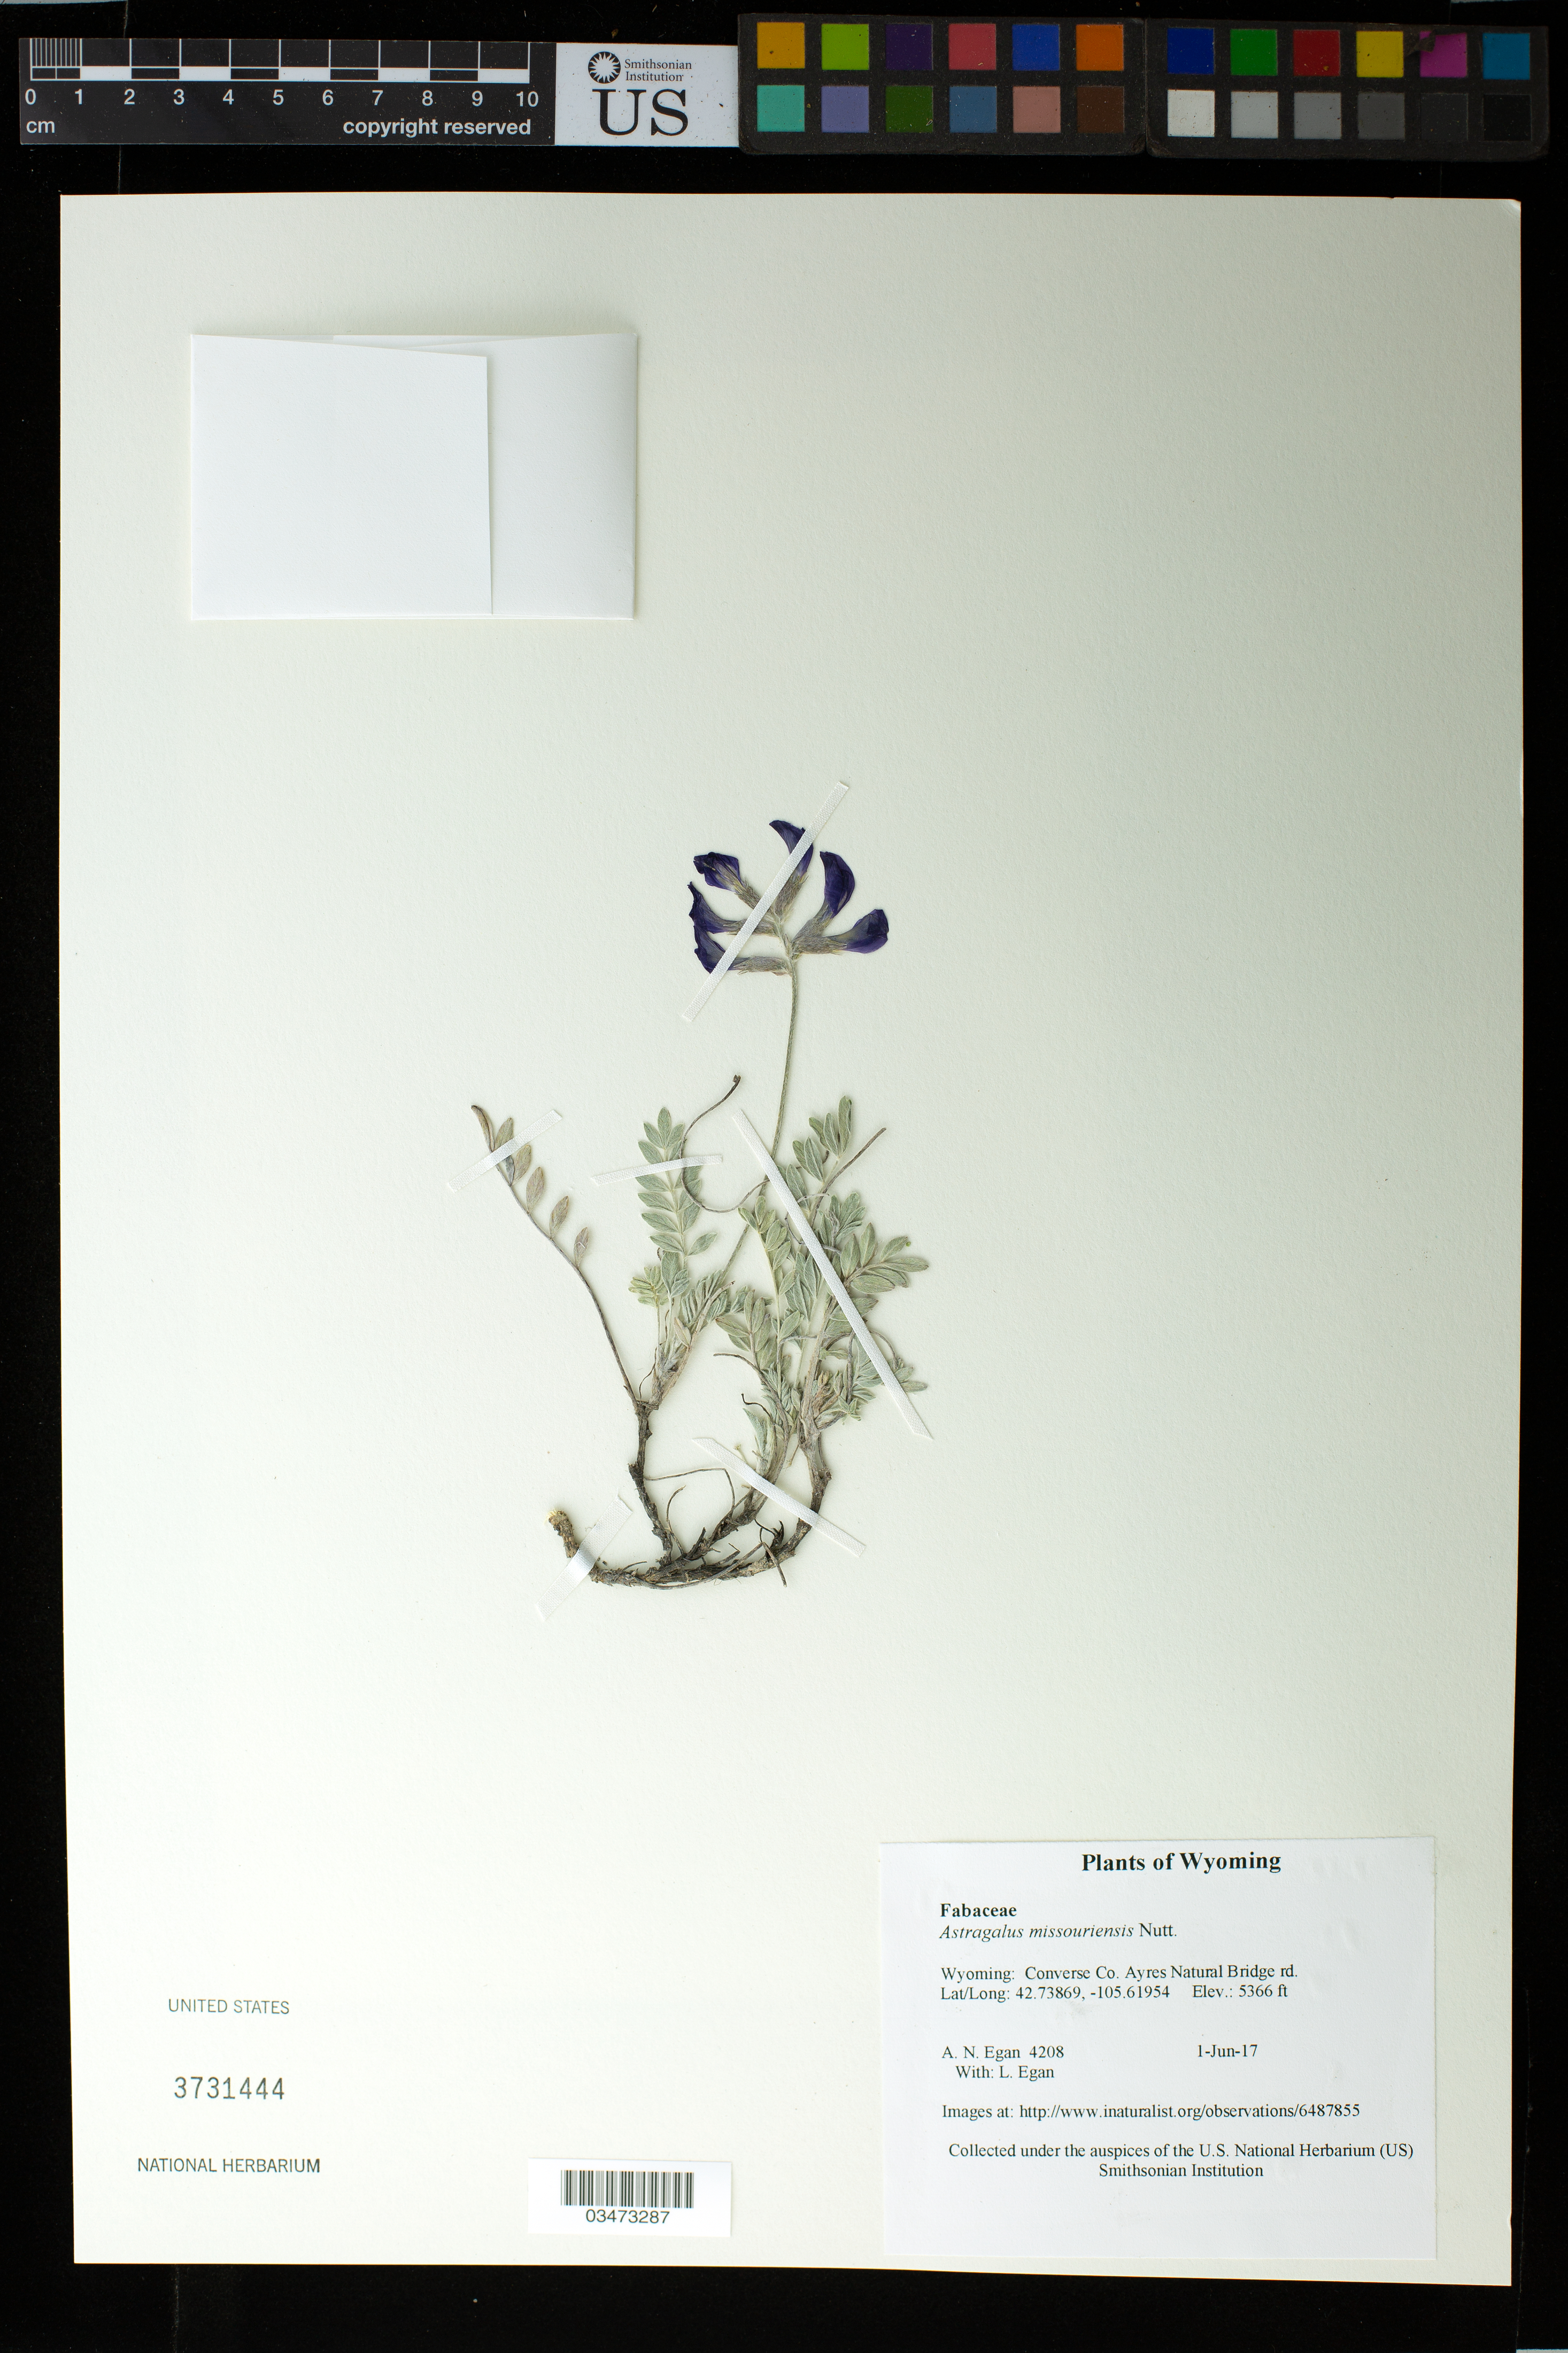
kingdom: Plantae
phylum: Tracheophyta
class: Magnoliopsida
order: Fabales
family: Fabaceae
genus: Astragalus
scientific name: Astragalus missouriensis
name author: Nutt.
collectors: A. N. Egan & L. Egan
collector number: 4208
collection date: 2017-06-01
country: United States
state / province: Wyoming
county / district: Converse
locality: Ayres Natural Bridge rd.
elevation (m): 1636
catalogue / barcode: US 3731444